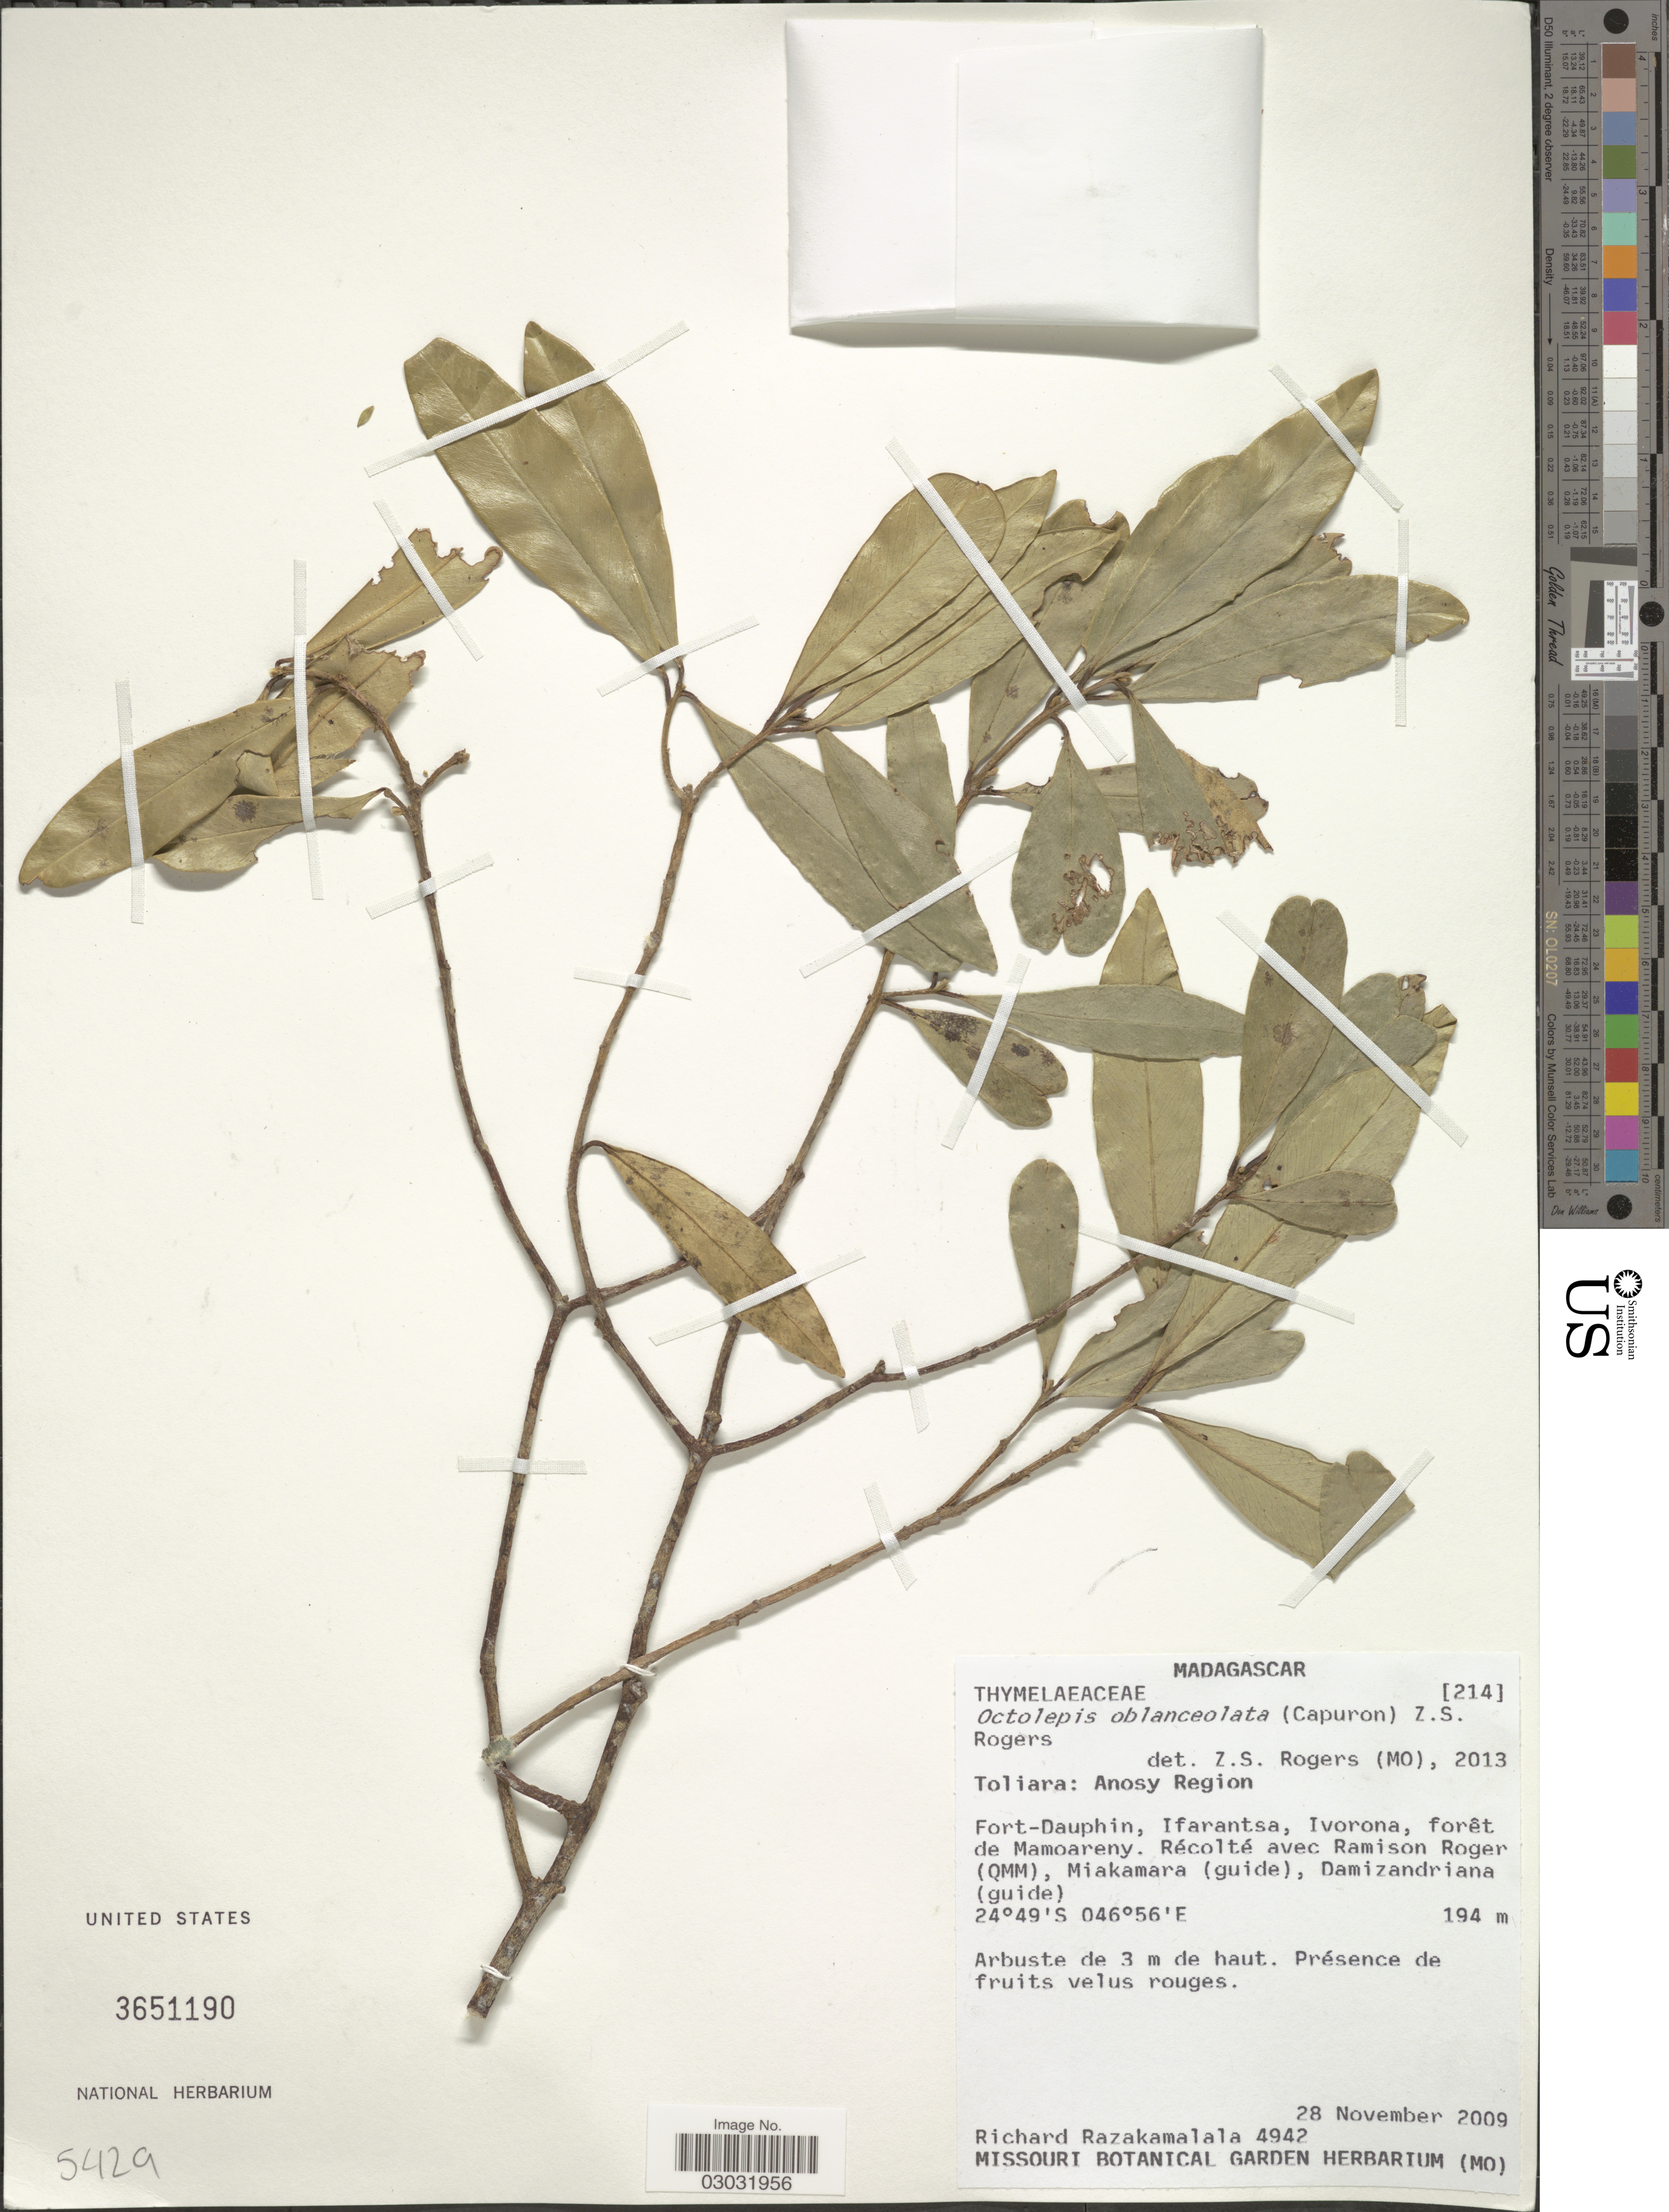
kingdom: Plantae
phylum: Tracheophyta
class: Magnoliopsida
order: Malvales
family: Thymelaeaceae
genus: Octolepis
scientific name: Octolepis oblanceolata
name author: (Capuron) Z.S. Rogers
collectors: R. Razakamalala, R. Roger, Miakamara & Damizandriana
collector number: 4942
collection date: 2009-11-28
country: Madagascar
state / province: Anosy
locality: Anosy Region. Fort Dauphin, Ifarantsa, Ivorona, forêt de Mamoareny.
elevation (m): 194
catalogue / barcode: US 3651190